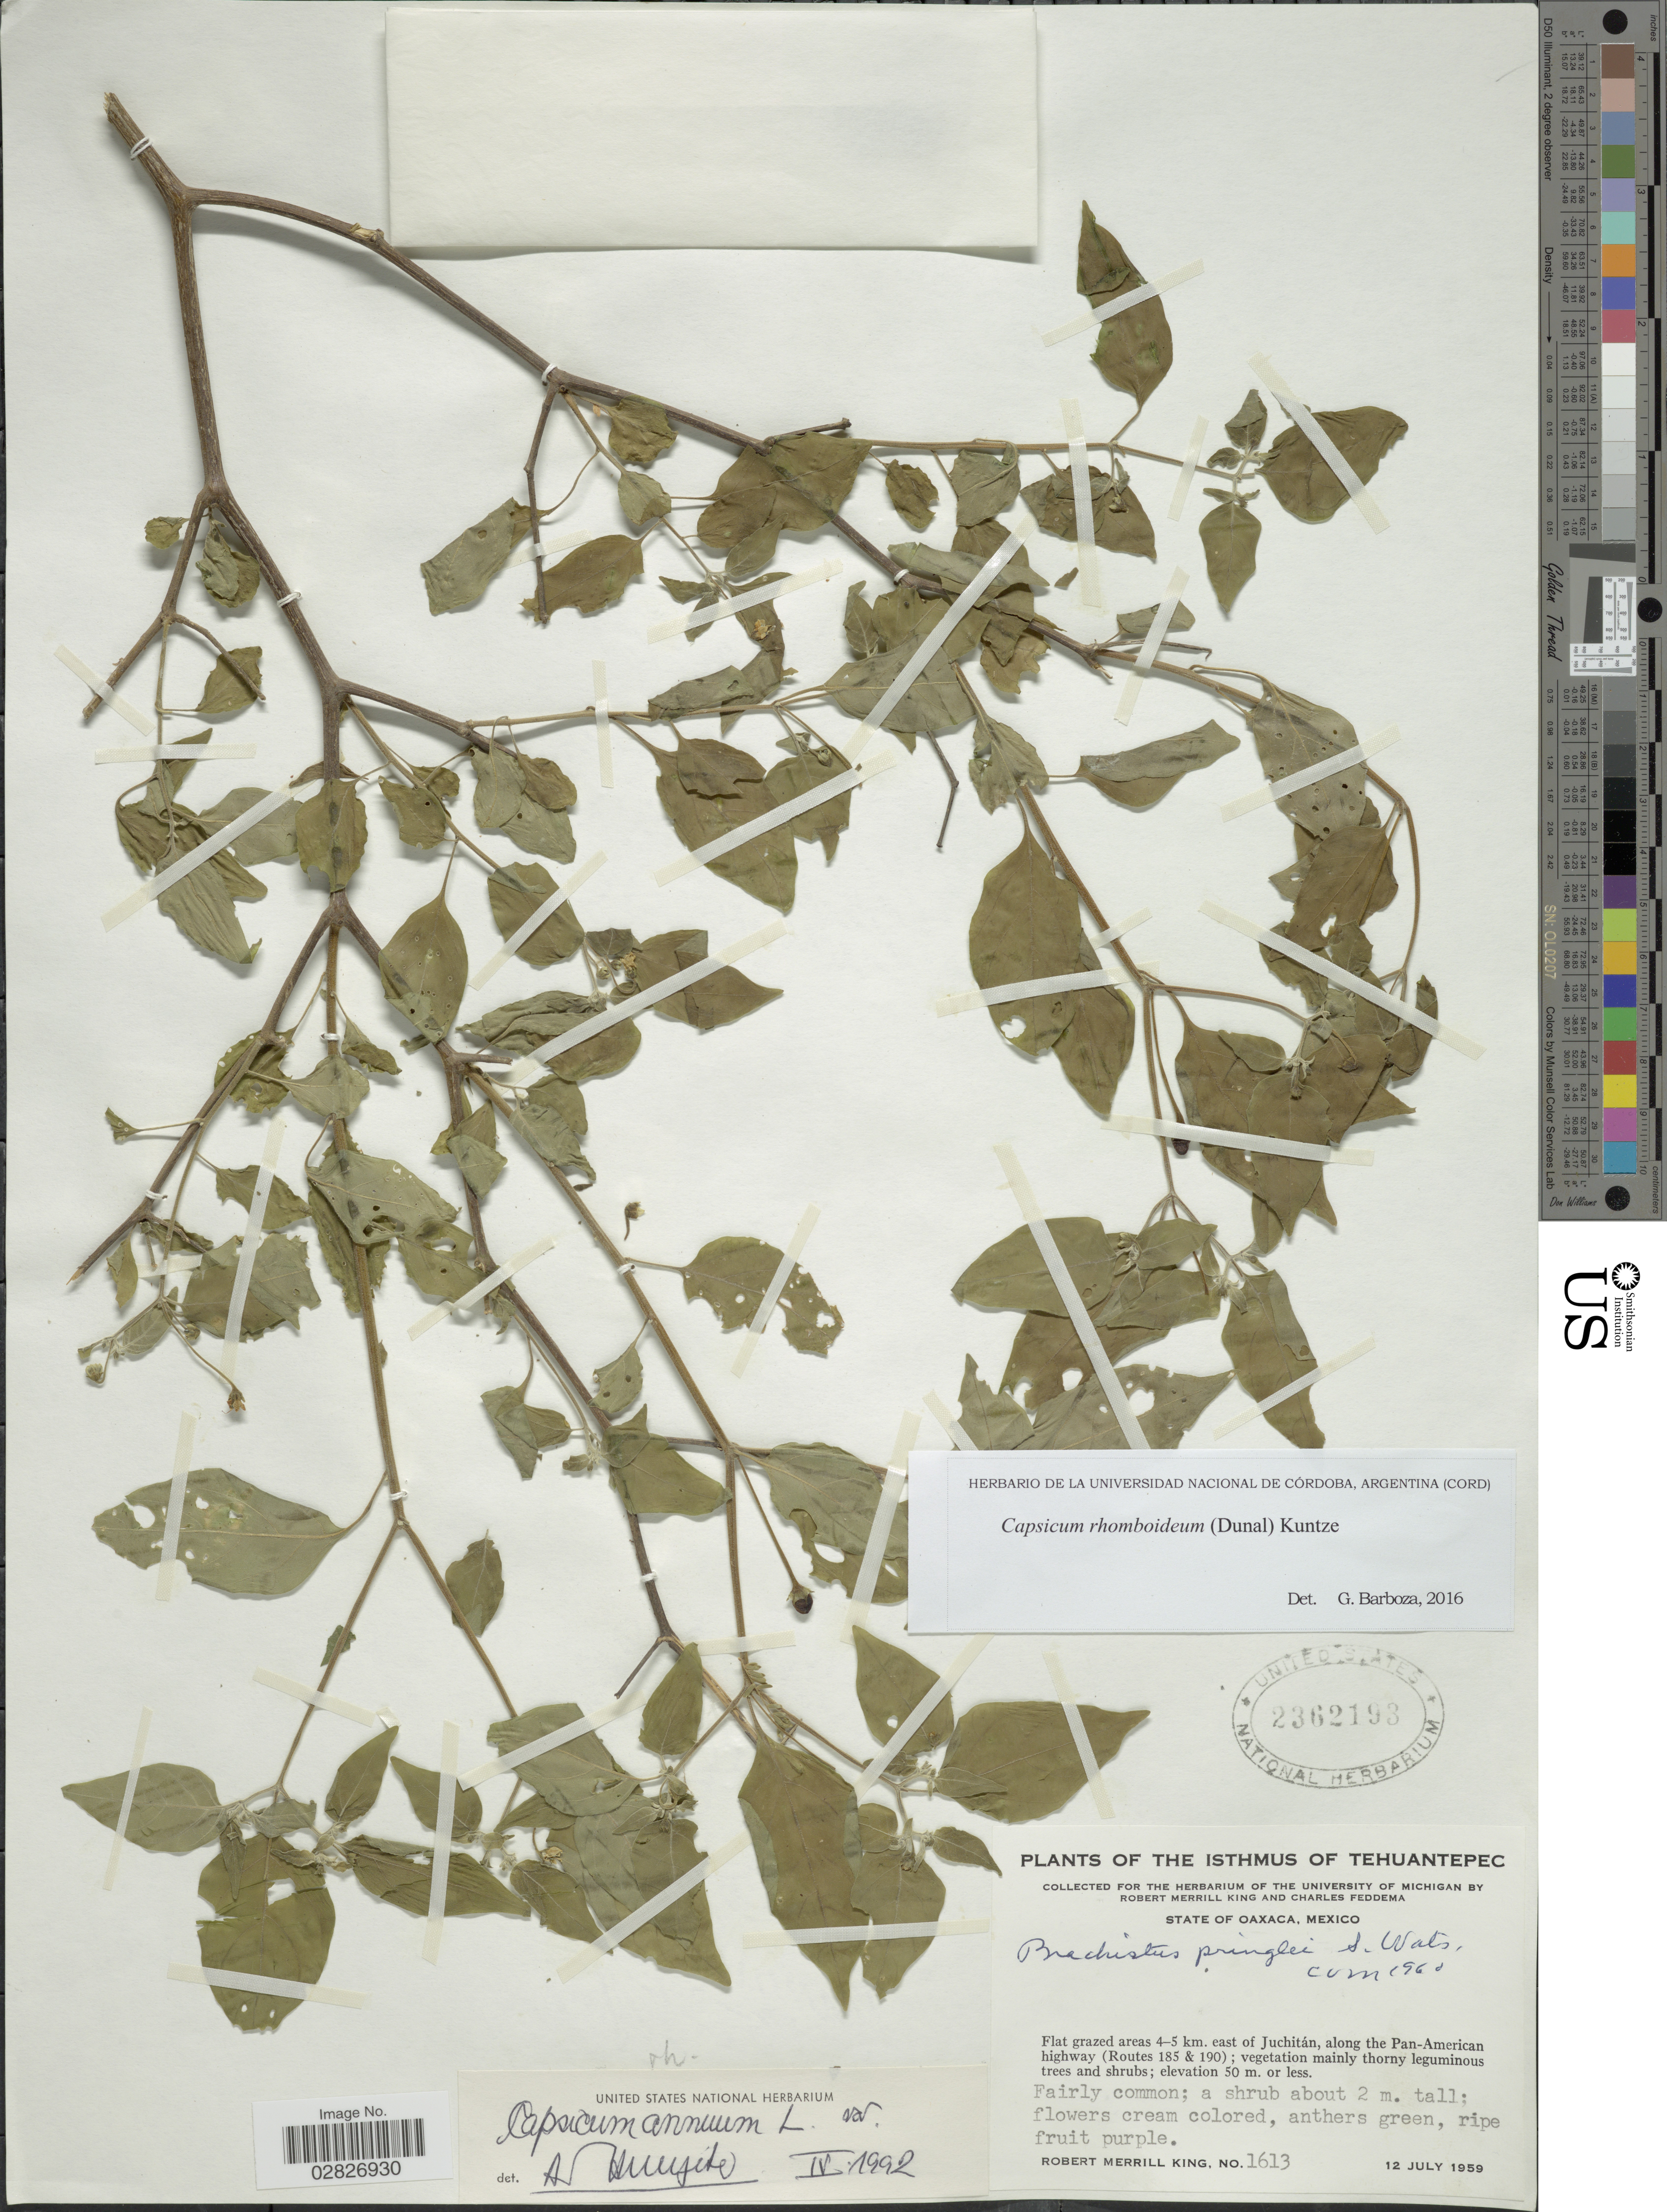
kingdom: Plantae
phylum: Tracheophyta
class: Magnoliopsida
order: Solanales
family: Solanaceae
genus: Capsicum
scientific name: Capsicum rhomboideum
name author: (Humb. & Bonpl. ex Dunal) Kuntze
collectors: R. M. King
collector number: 1613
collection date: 1959-07-12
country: Mexico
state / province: Oaxaca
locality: Isthmus of Tehuantepec. Flat grazed areas 4-5 km. east of Juchitán, along the Pan-America highway (Routes 185 & 190).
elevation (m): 50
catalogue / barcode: US 2362193